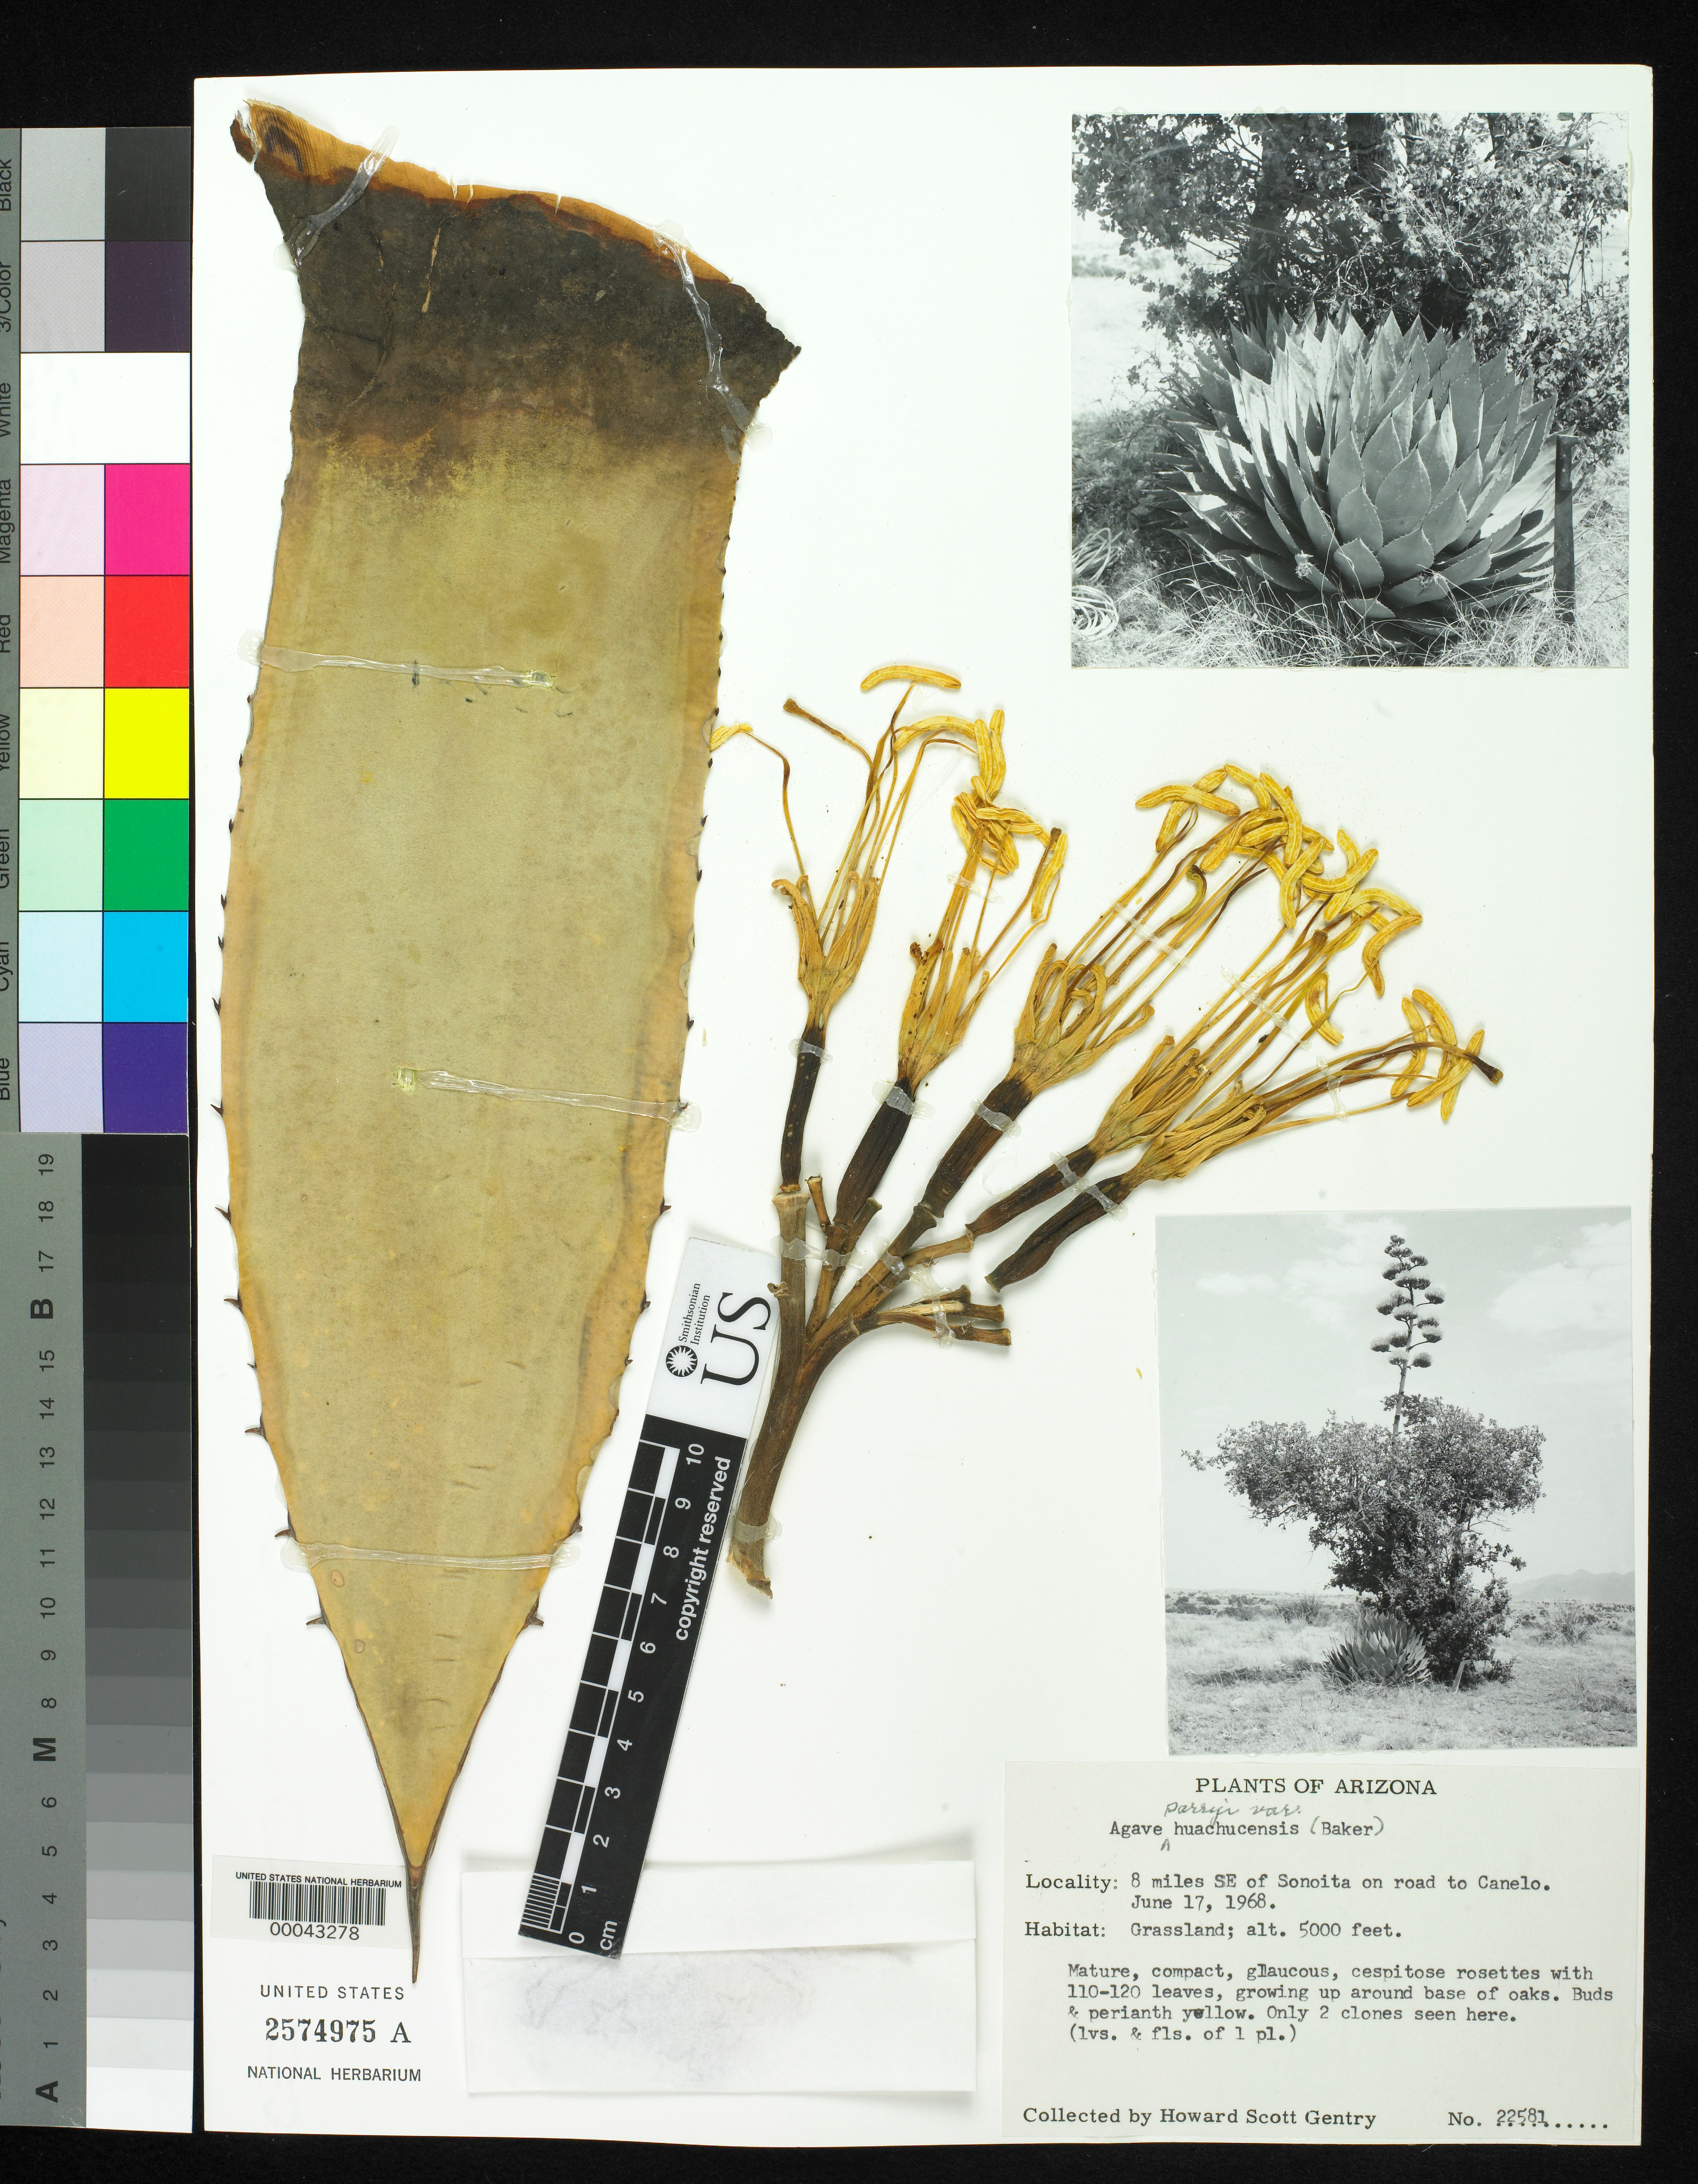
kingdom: Plantae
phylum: Tracheophyta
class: Liliopsida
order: Asparagales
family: Asparagaceae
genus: Agave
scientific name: Agave parryi var. huachucensis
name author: (Baker) Little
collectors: H. S. Gentry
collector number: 22581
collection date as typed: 17 Jun 1968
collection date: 1968-06-17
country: United States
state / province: Arizona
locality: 8 mi se of sonoita on road to canelo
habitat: Grassland, growing up around base of oaks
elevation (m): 1524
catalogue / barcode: US 2574975A